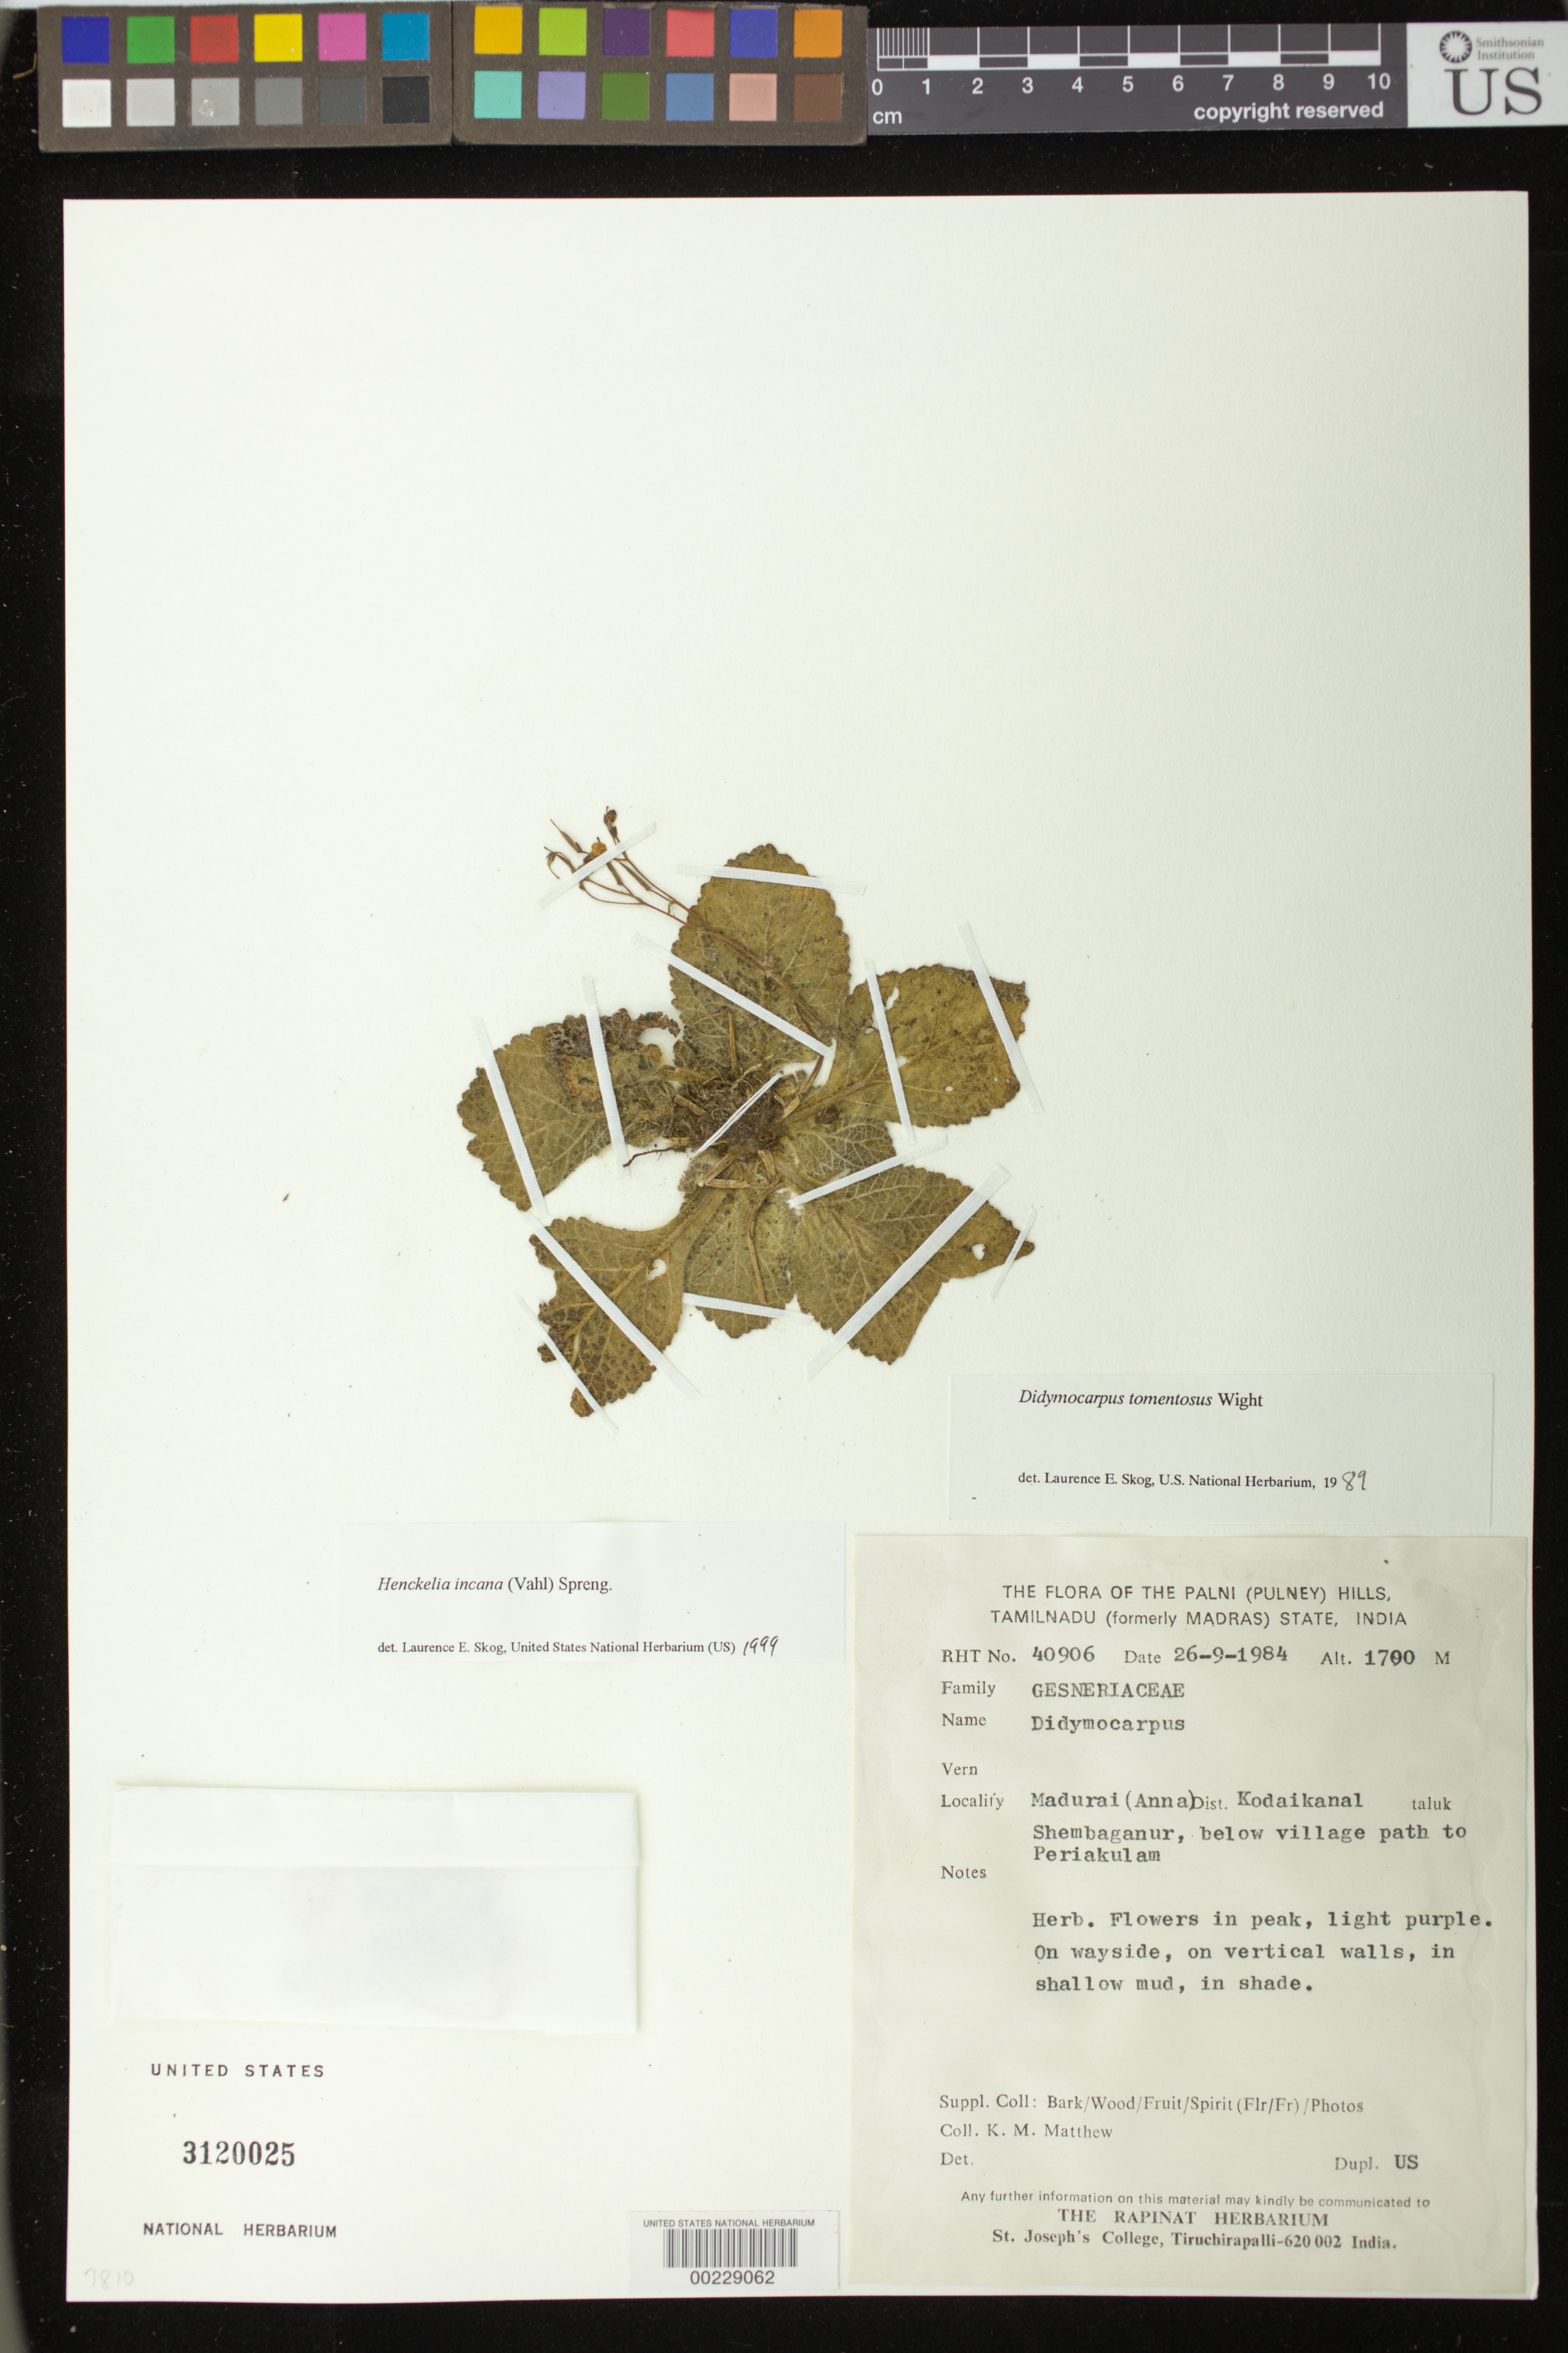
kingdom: Plantae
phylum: Tracheophyta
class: Magnoliopsida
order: Lamiales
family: Gesneriaceae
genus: Henckelia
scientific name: Henckelia incana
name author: (Vahl) Spreng.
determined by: Skog, Laurence E.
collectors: K. M. Matthew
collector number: RHT 40906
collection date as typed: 26 Sep 1984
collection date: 1984-09-26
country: India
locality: Palni (pulney) hills, tamilnadu (formerly madras) sta, dist ko- daikanal, madurai, shembaganur, below village path to periakulam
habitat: On wayside, on vertical walls, in shallow mud, in shade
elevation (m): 1700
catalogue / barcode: US 3120025